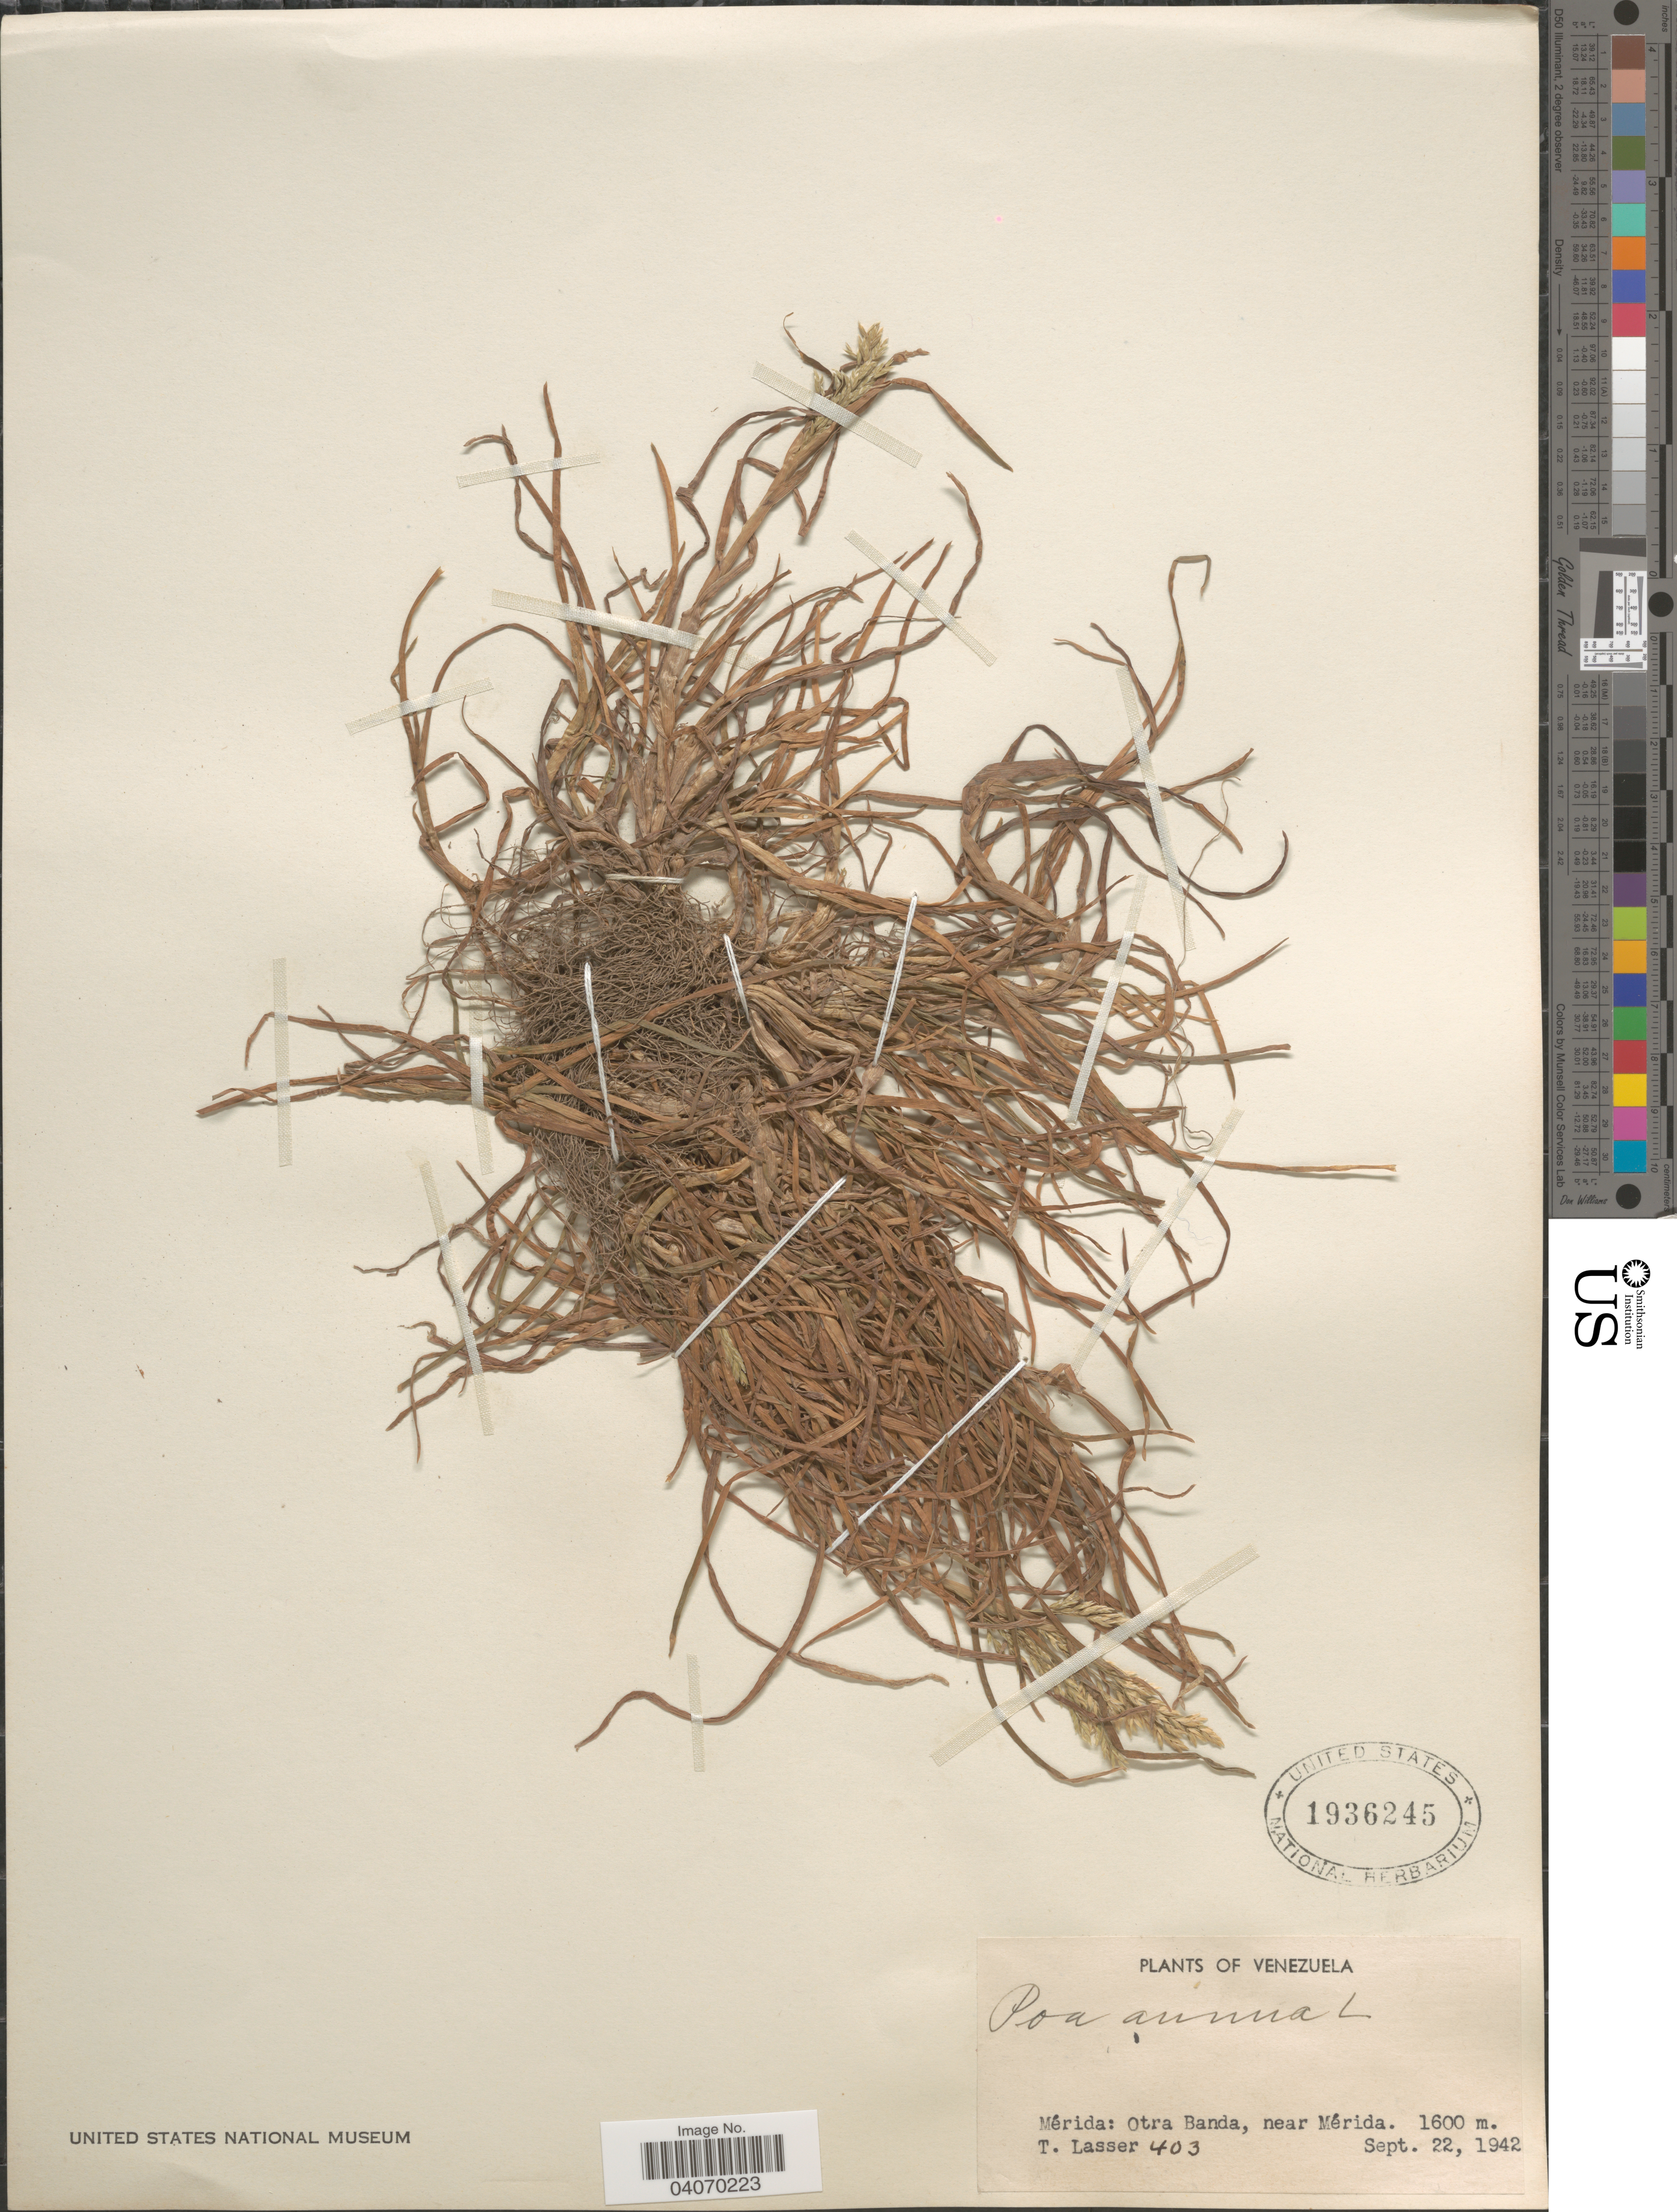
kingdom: Plantae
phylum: Tracheophyta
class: Liliopsida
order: Poales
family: Poaceae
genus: Poa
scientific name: Poa annua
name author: L.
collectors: T. Lasser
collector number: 403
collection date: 1942-09-22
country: Venezuela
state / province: Merida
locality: Otra Banda, near Mérida.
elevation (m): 1600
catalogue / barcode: US 1936245